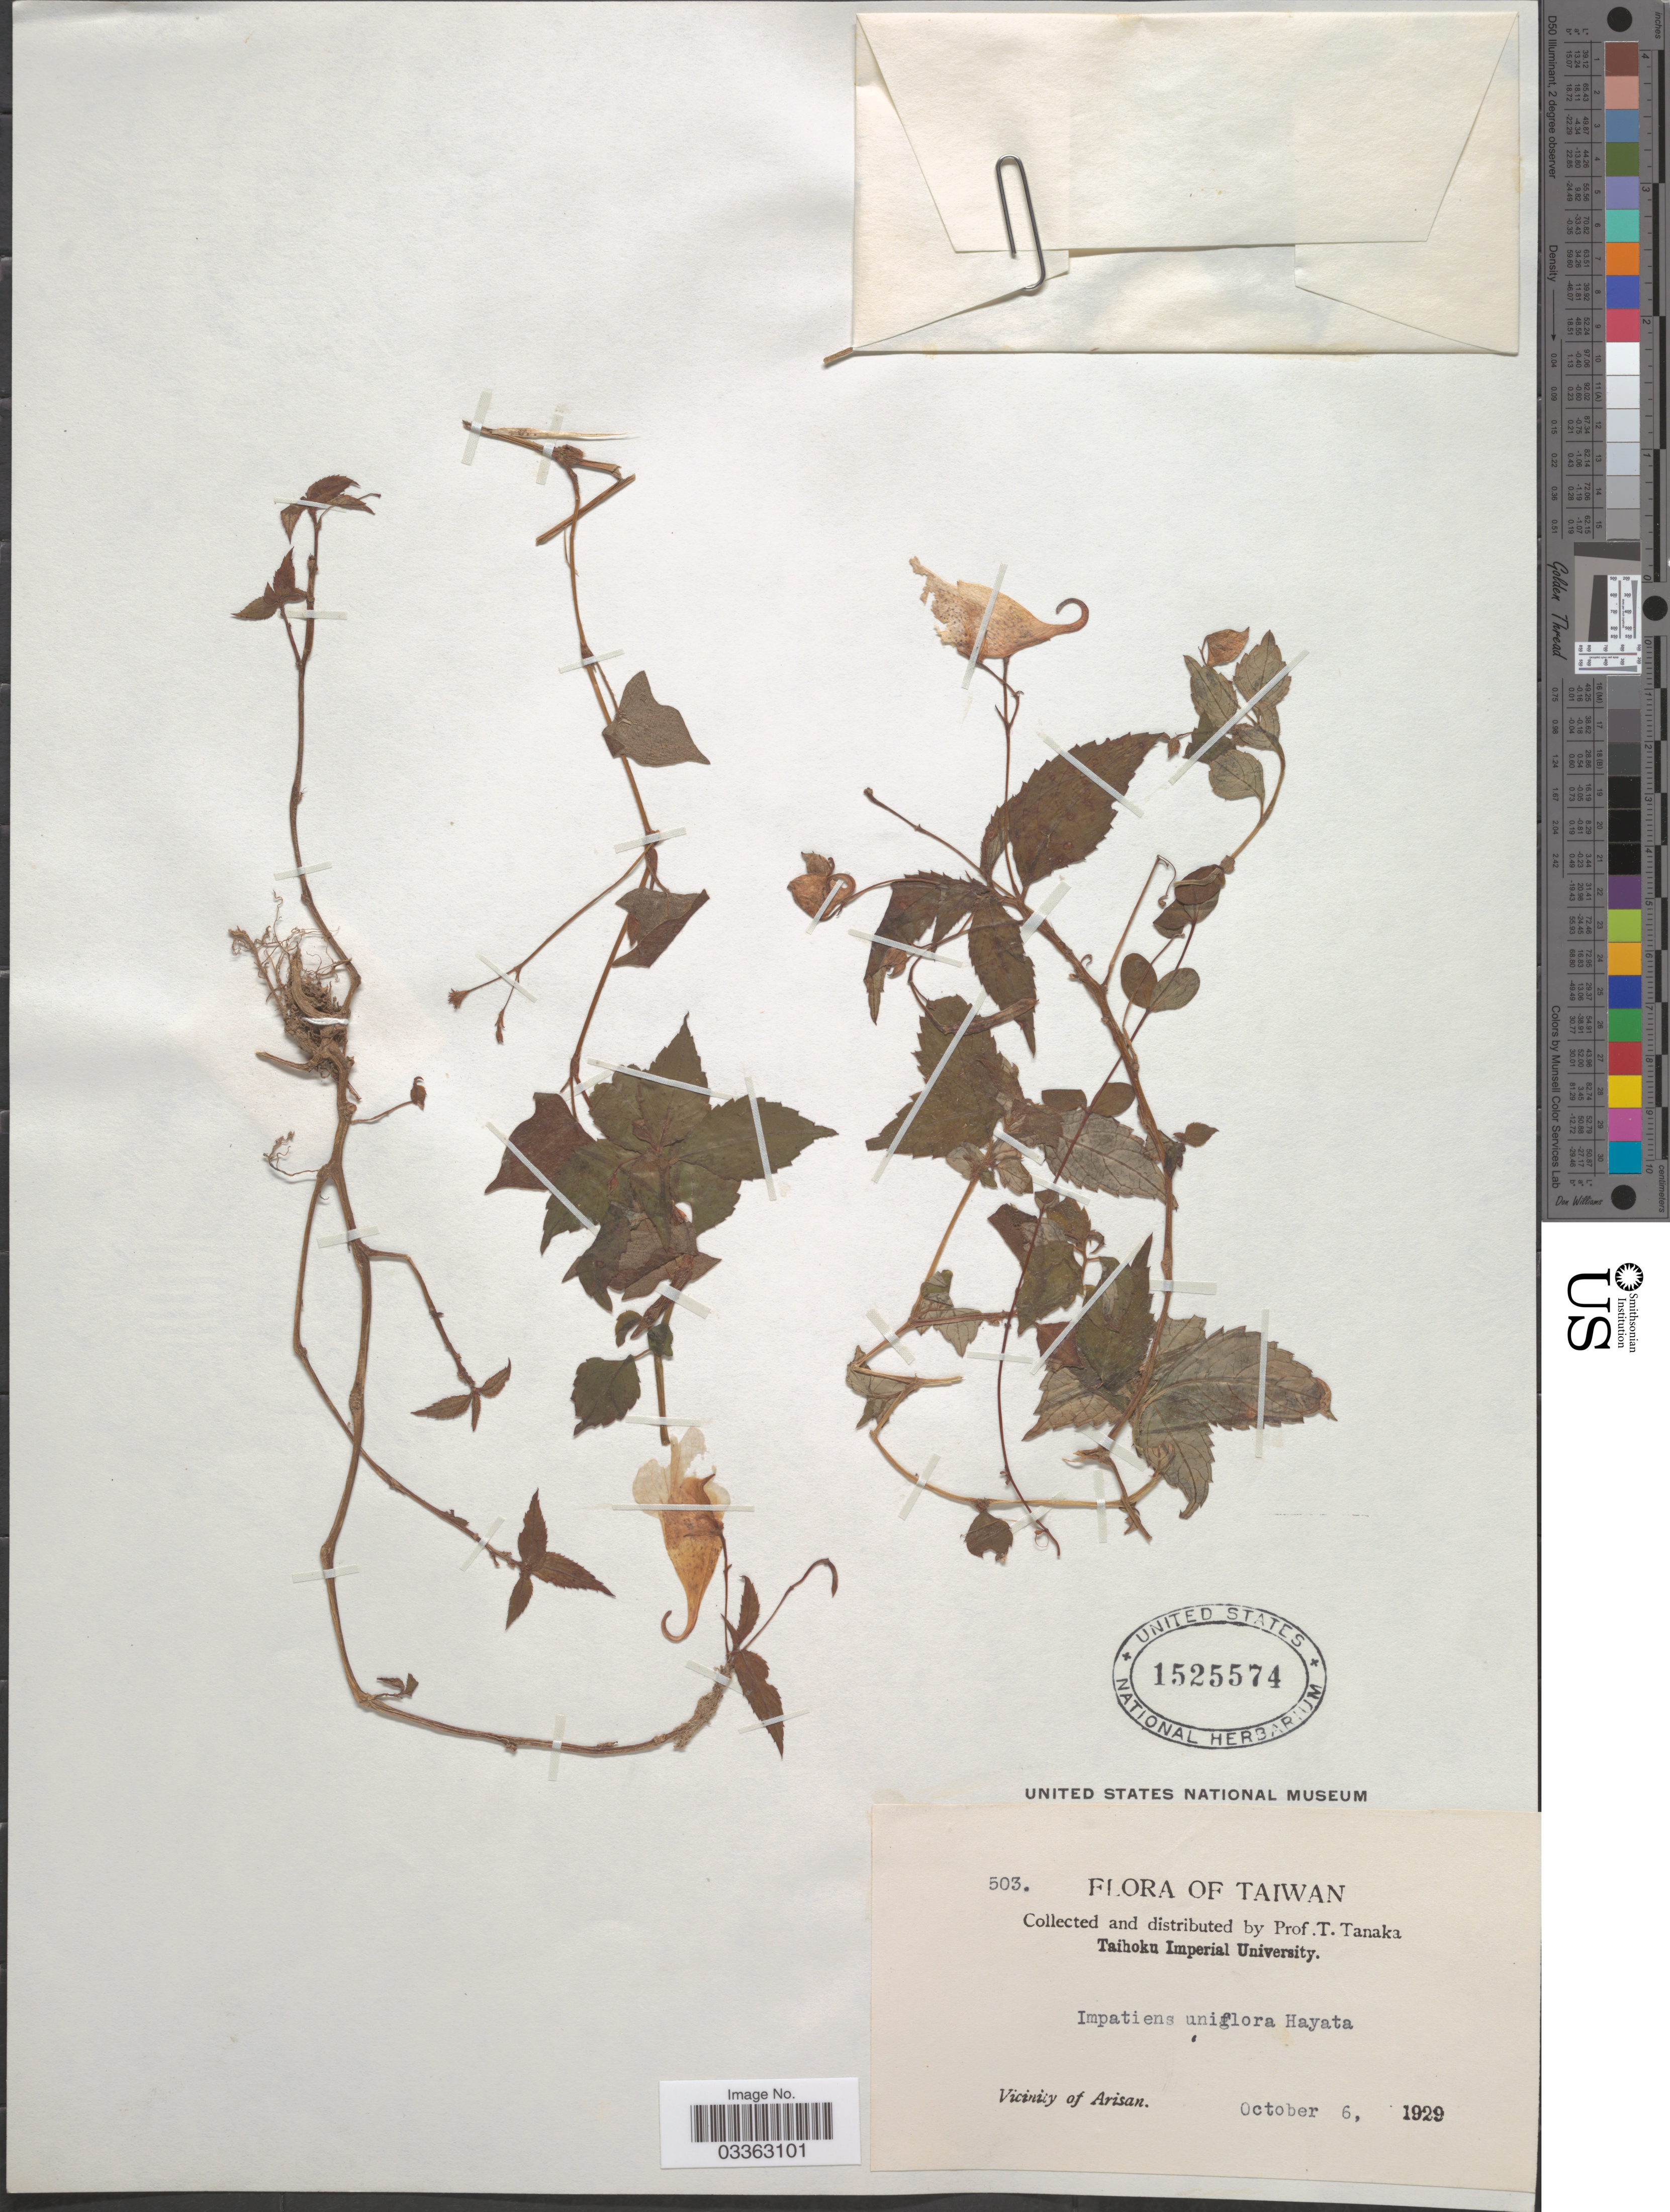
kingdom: Plantae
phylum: Tracheophyta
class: Magnoliopsida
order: Ericales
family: Balsaminaceae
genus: Impatiens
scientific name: Impatiens uniflora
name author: Hayata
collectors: T. Tanaka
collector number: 503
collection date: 1929-10-06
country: Taiwan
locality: Vicinity of Arisan.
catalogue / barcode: US 1525574